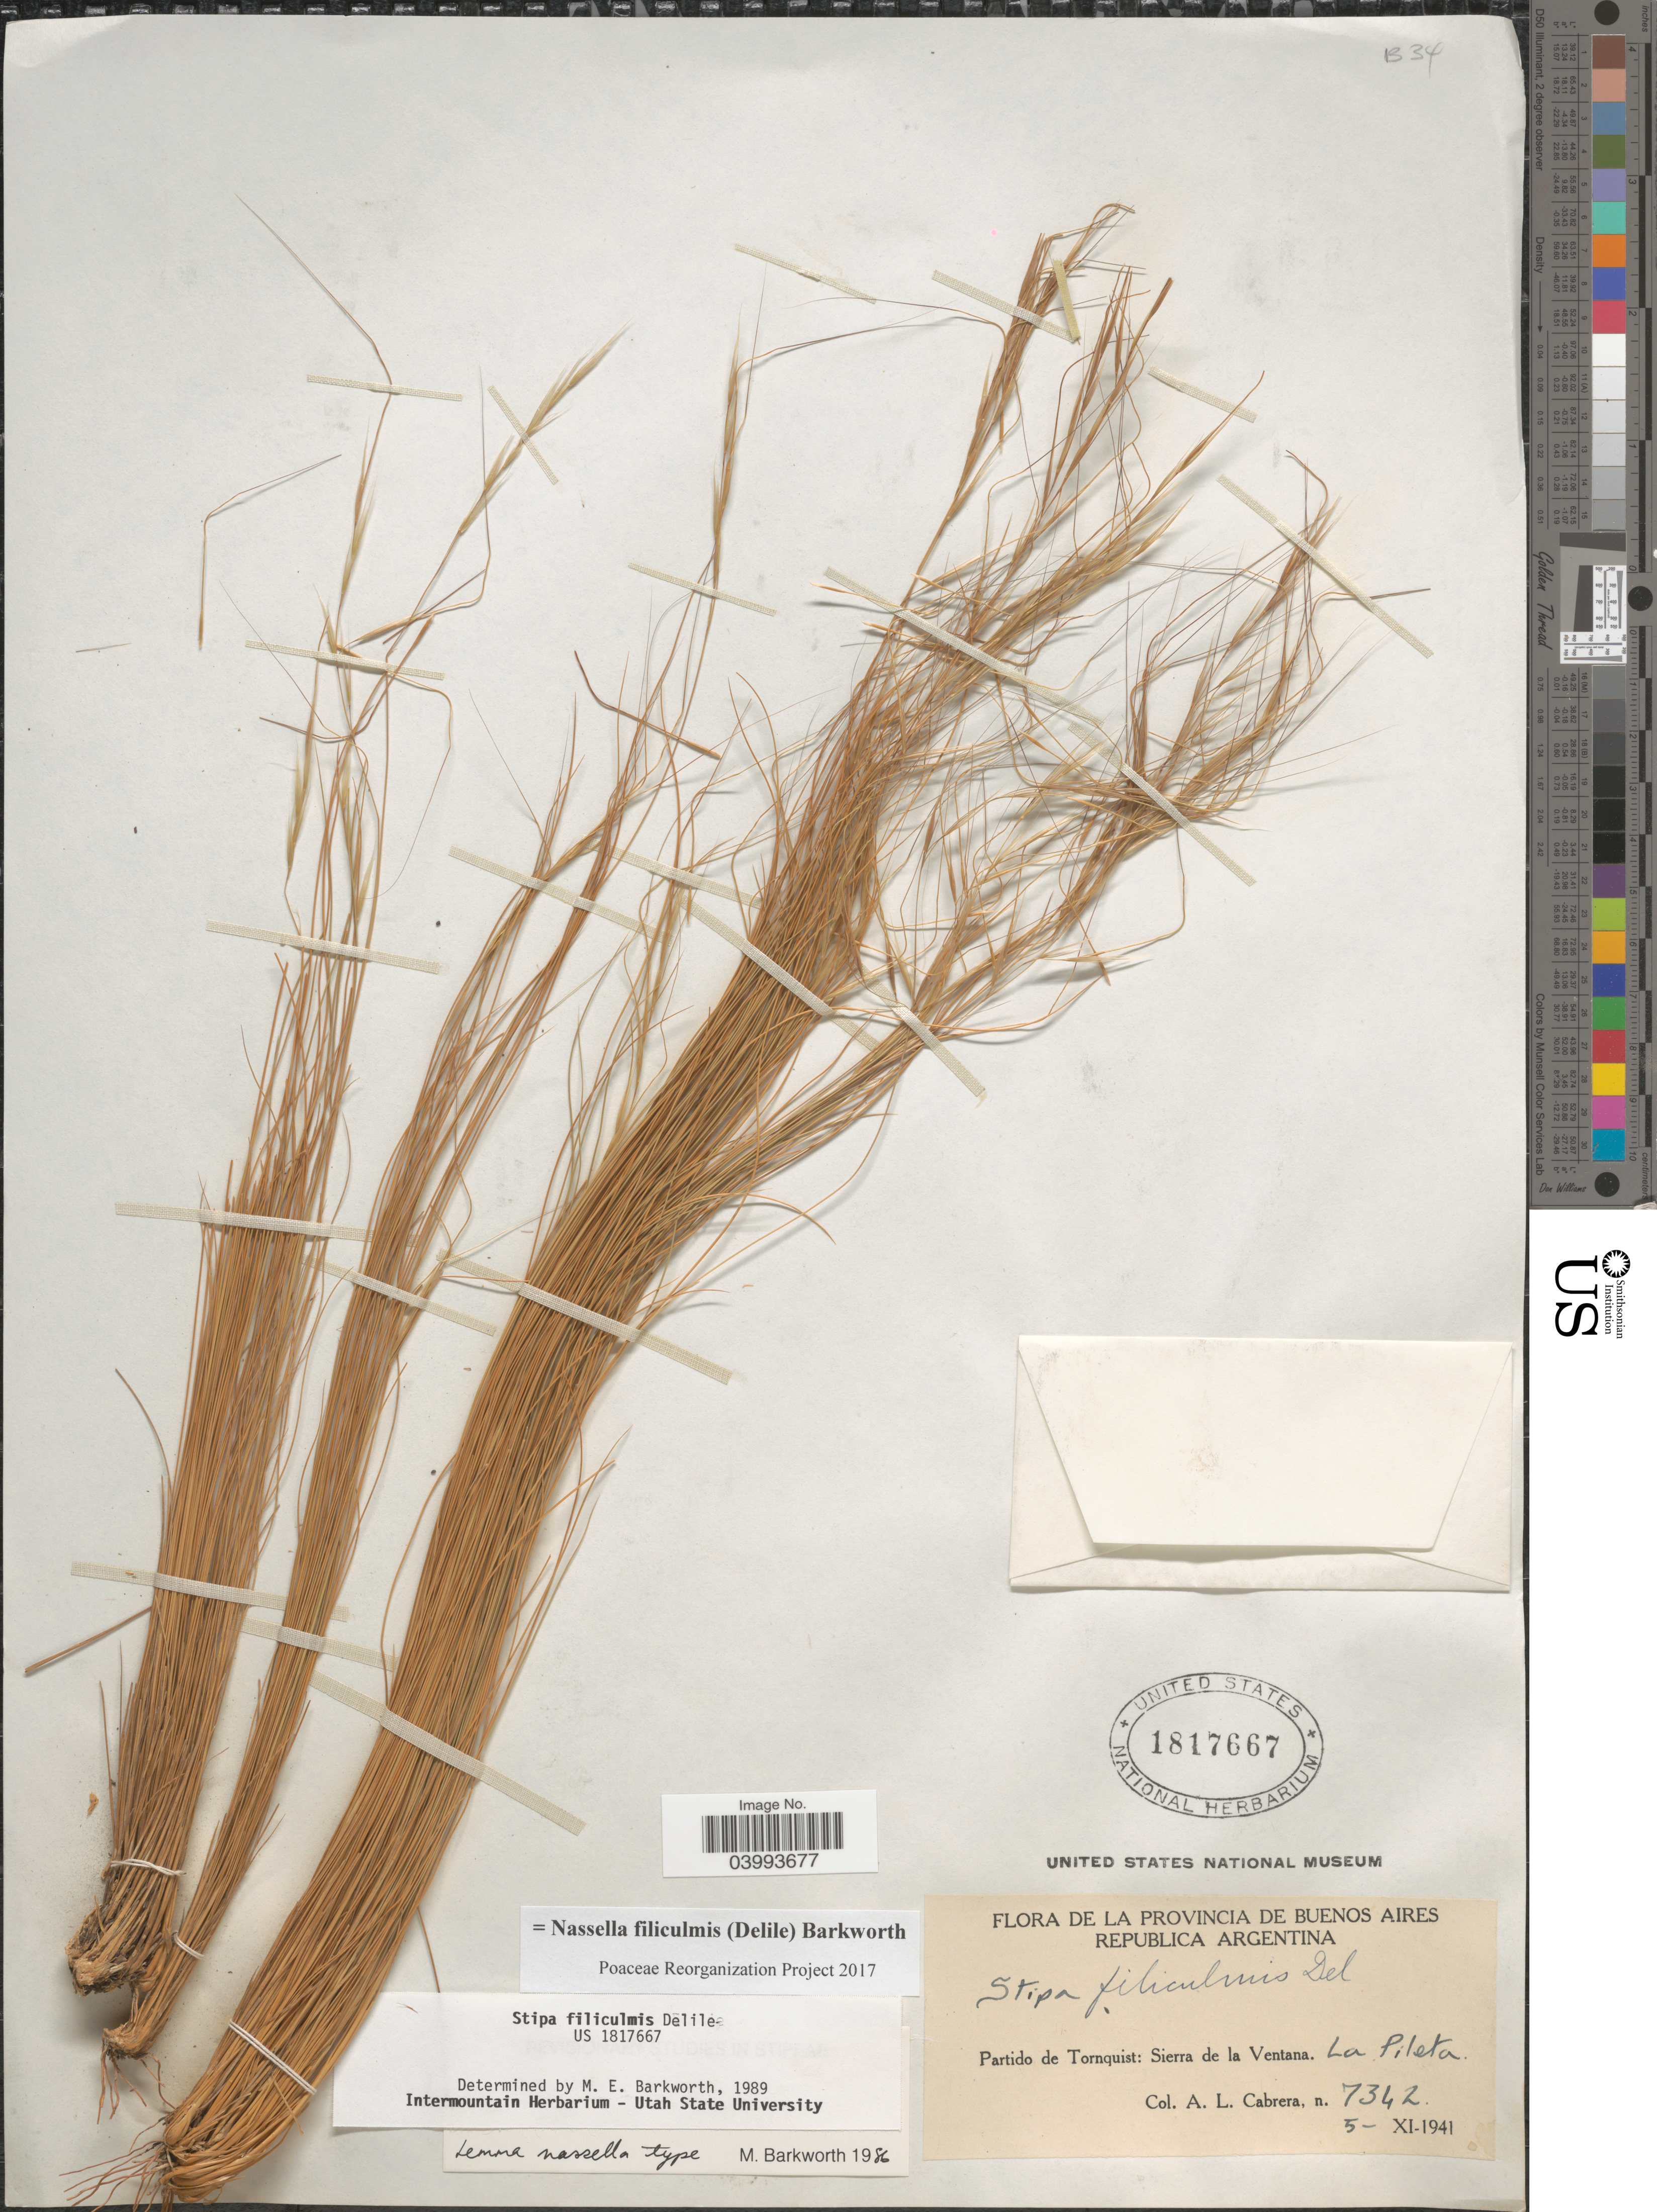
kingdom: Plantae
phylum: Tracheophyta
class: Liliopsida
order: Poales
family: Poaceae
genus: Nassella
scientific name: Nassella filiculmis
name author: (Delile) Barkworth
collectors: A. L. Cabrera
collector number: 7342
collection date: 1941-11-05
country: Argentina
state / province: Buenos Aires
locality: Partido de Tornquist: Sierra de la Ventana. La Pileta.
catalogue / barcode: US 1817667